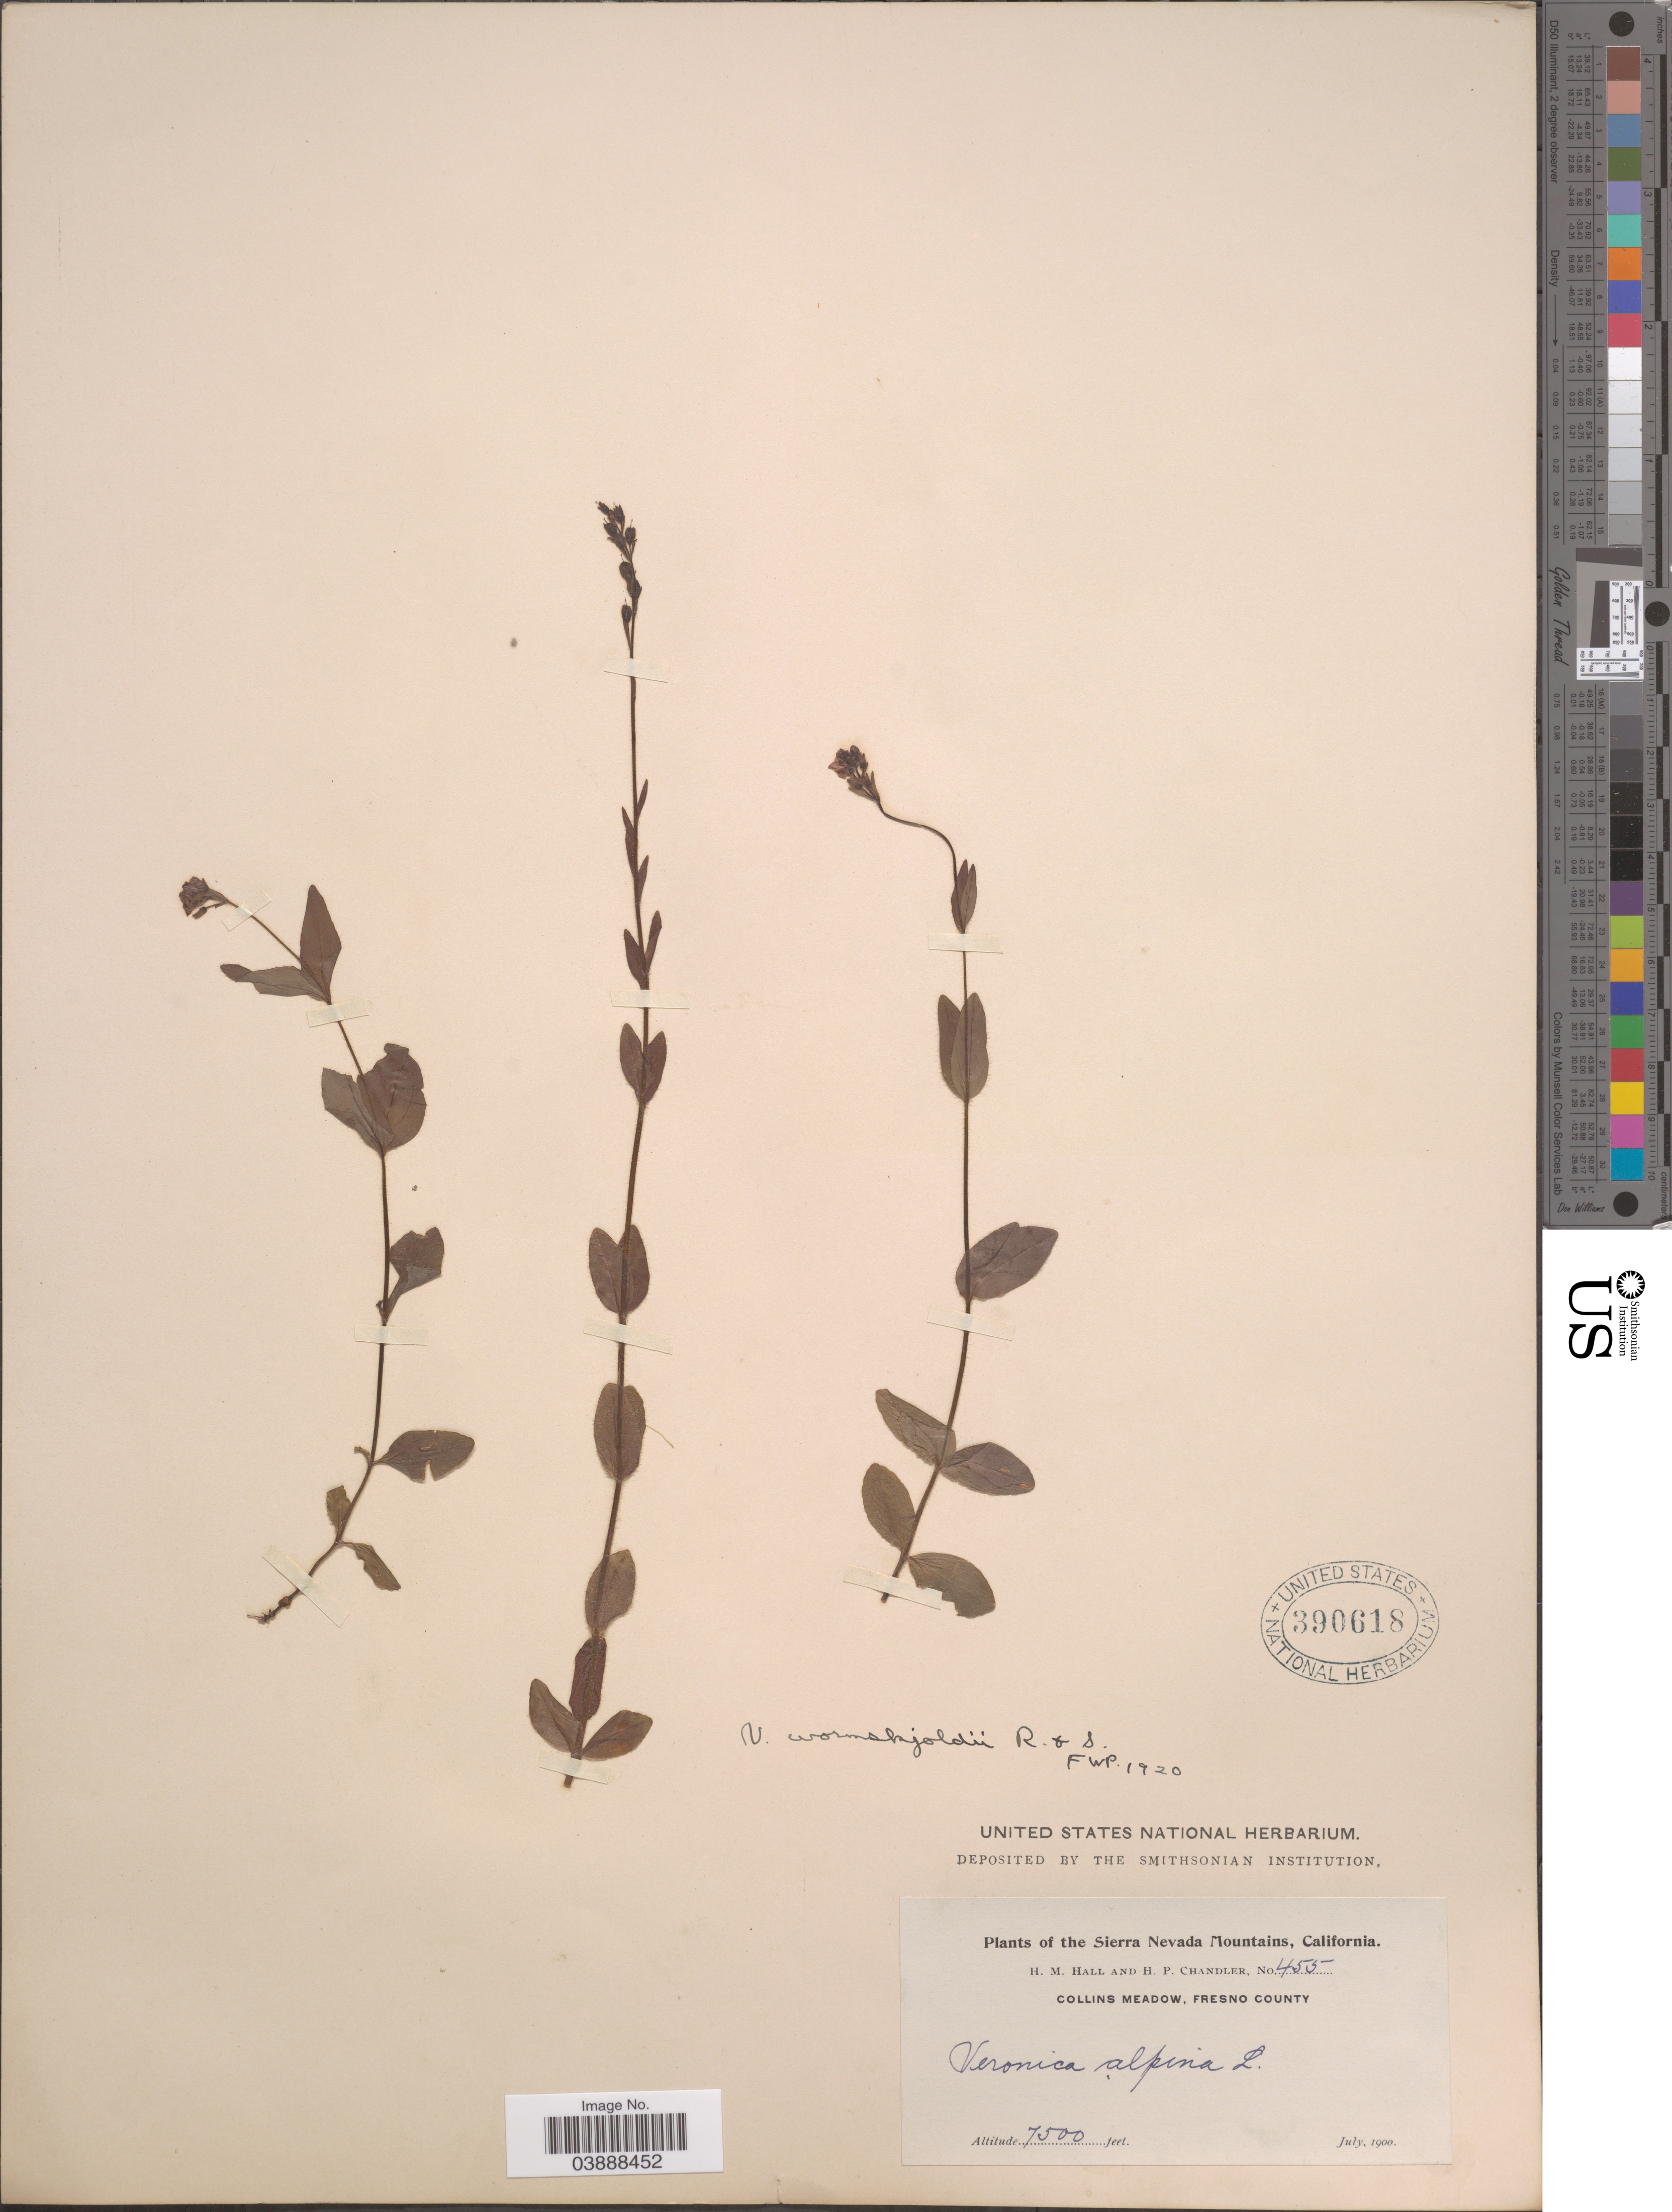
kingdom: Plantae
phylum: Tracheophyta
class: Magnoliopsida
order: Lamiales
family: Plantaginaceae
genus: Veronica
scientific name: Veronica wormskjoldii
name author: Roem. & Schult.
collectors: H. M. Hall & H. Chandler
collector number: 455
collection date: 1900-07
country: United States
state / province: California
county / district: Fresno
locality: The Sierra Nevada Mountains. Collins Meadow, Fresno County.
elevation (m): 2286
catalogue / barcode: US 390618